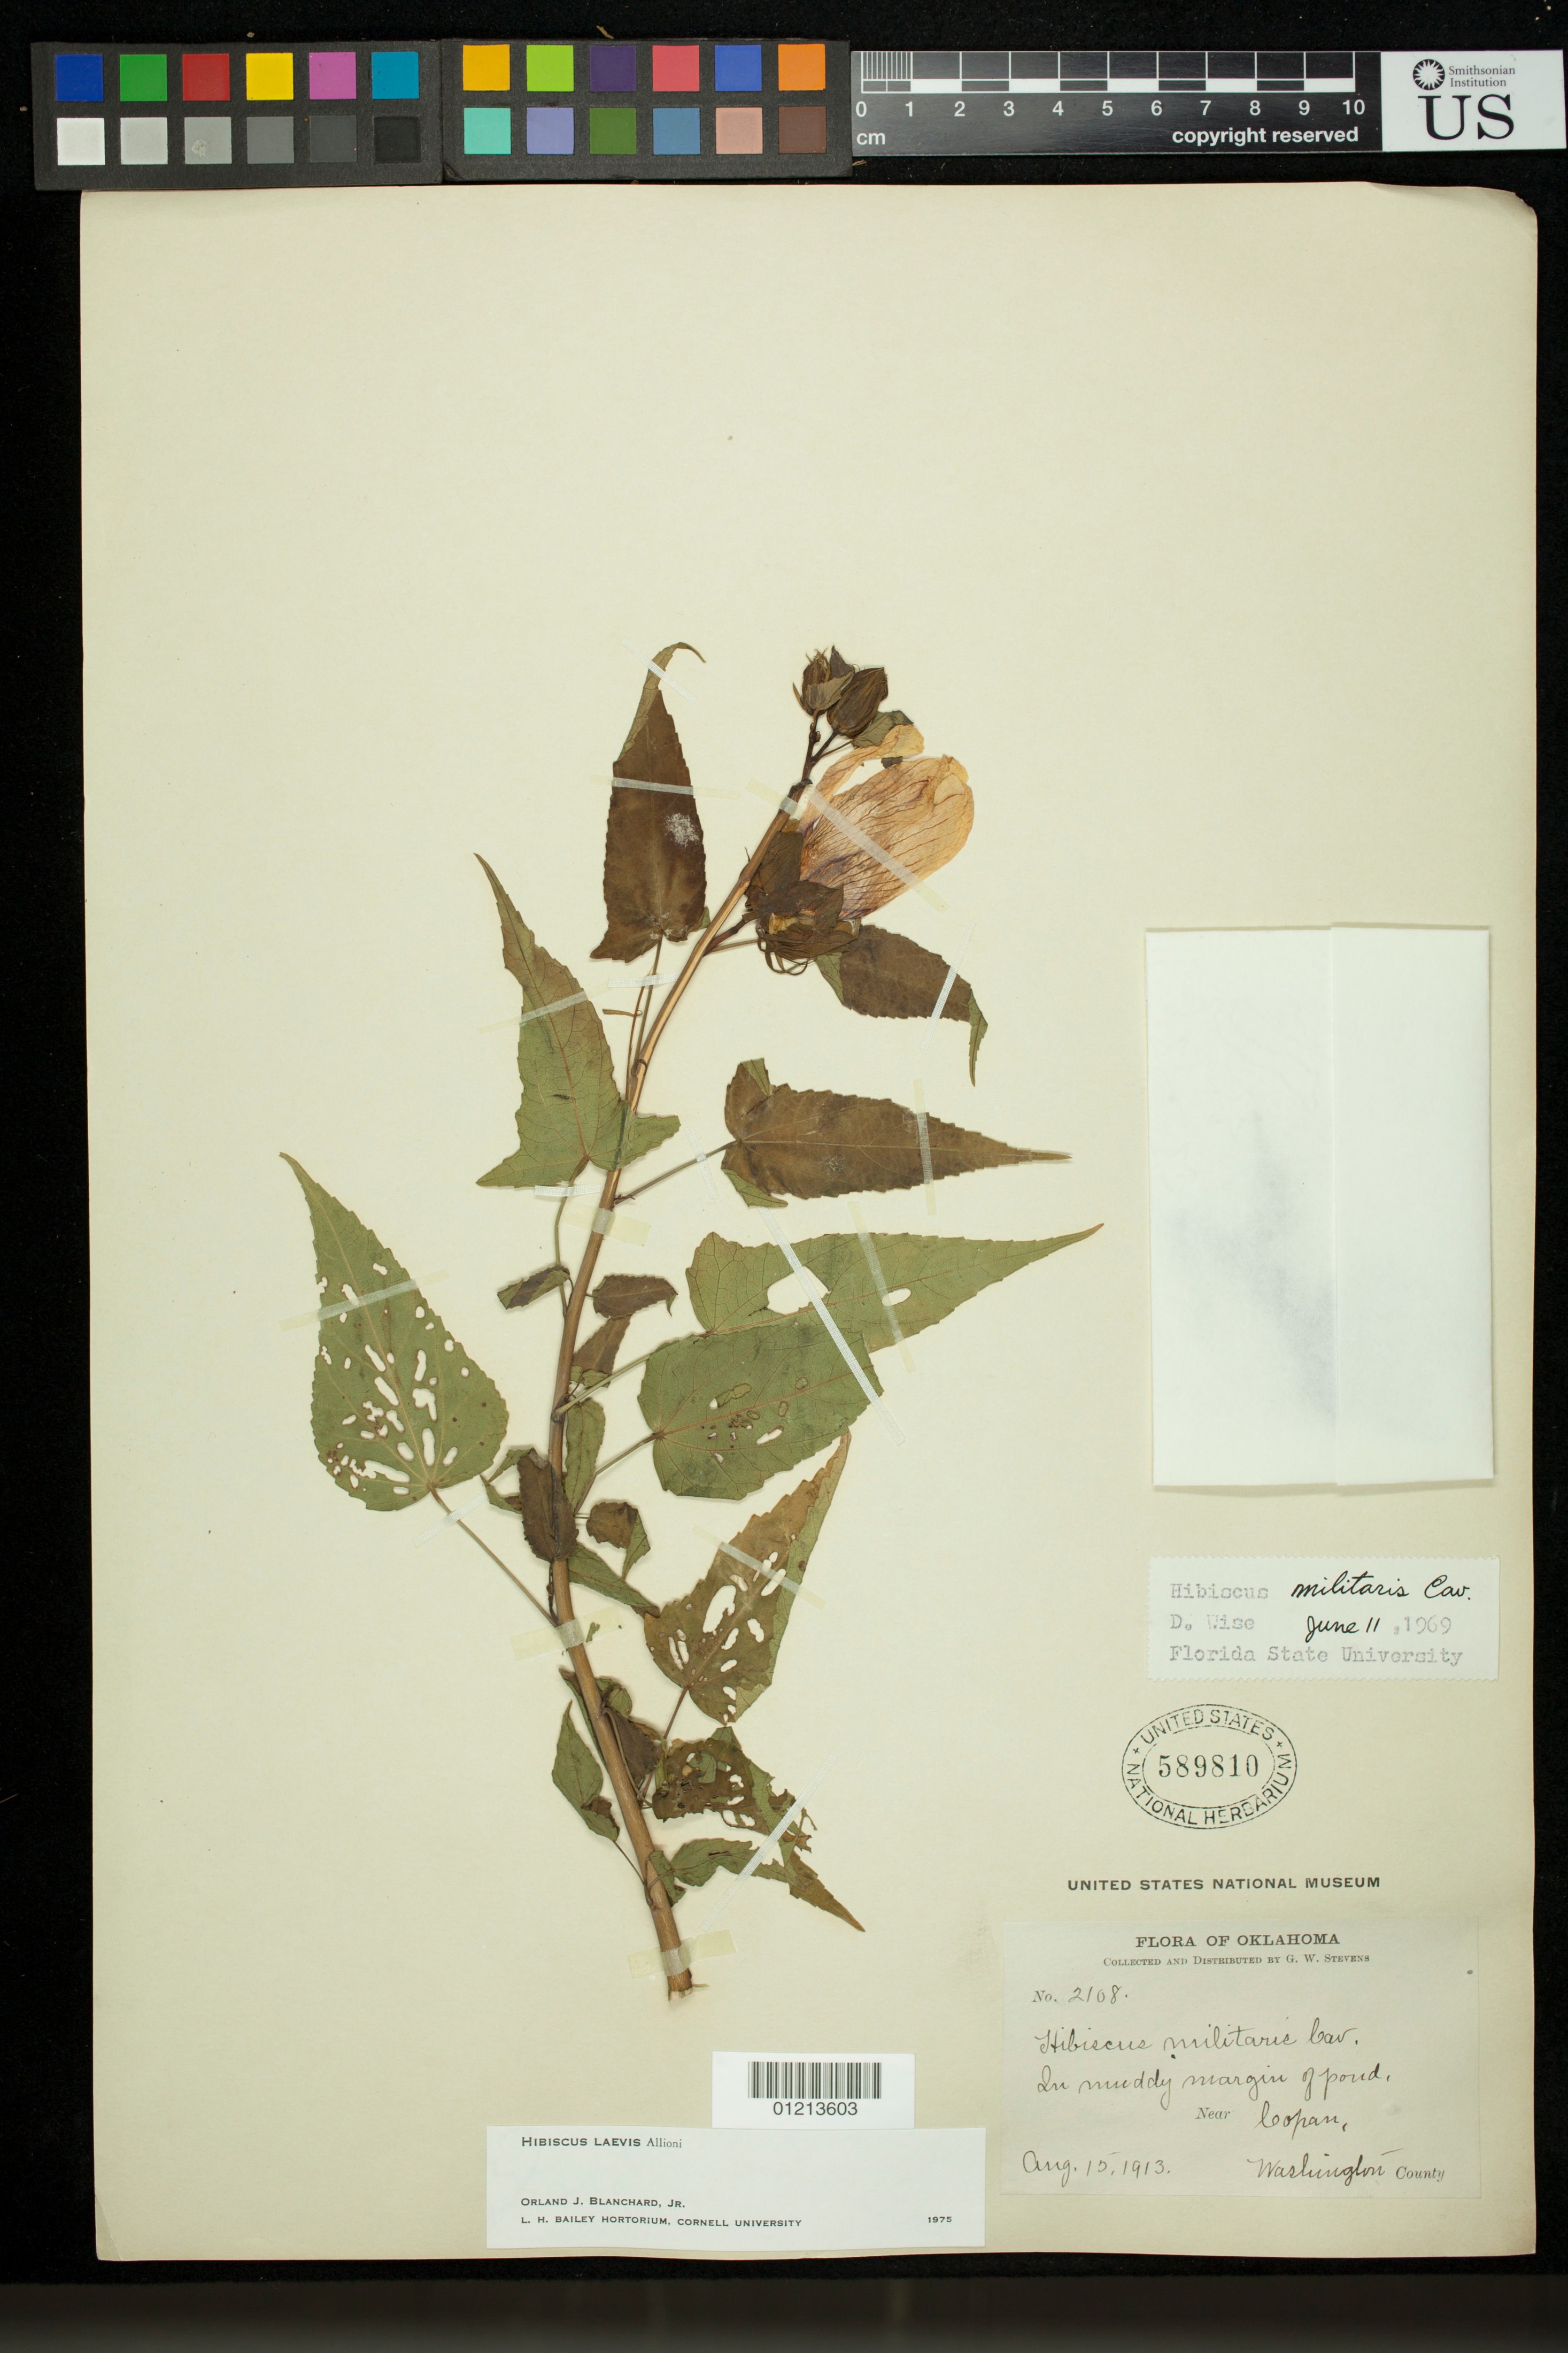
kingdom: Plantae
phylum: Tracheophyta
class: Magnoliopsida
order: Malvales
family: Malvaceae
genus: Hibiscus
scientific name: Hibiscus laevis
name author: All.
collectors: G. W. Stevens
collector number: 2108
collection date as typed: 15 Aug 1913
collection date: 1913-08-15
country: United States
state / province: Oklahoma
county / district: Washington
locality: In muddy margin of pond near Copan, Washington County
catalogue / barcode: US 589810